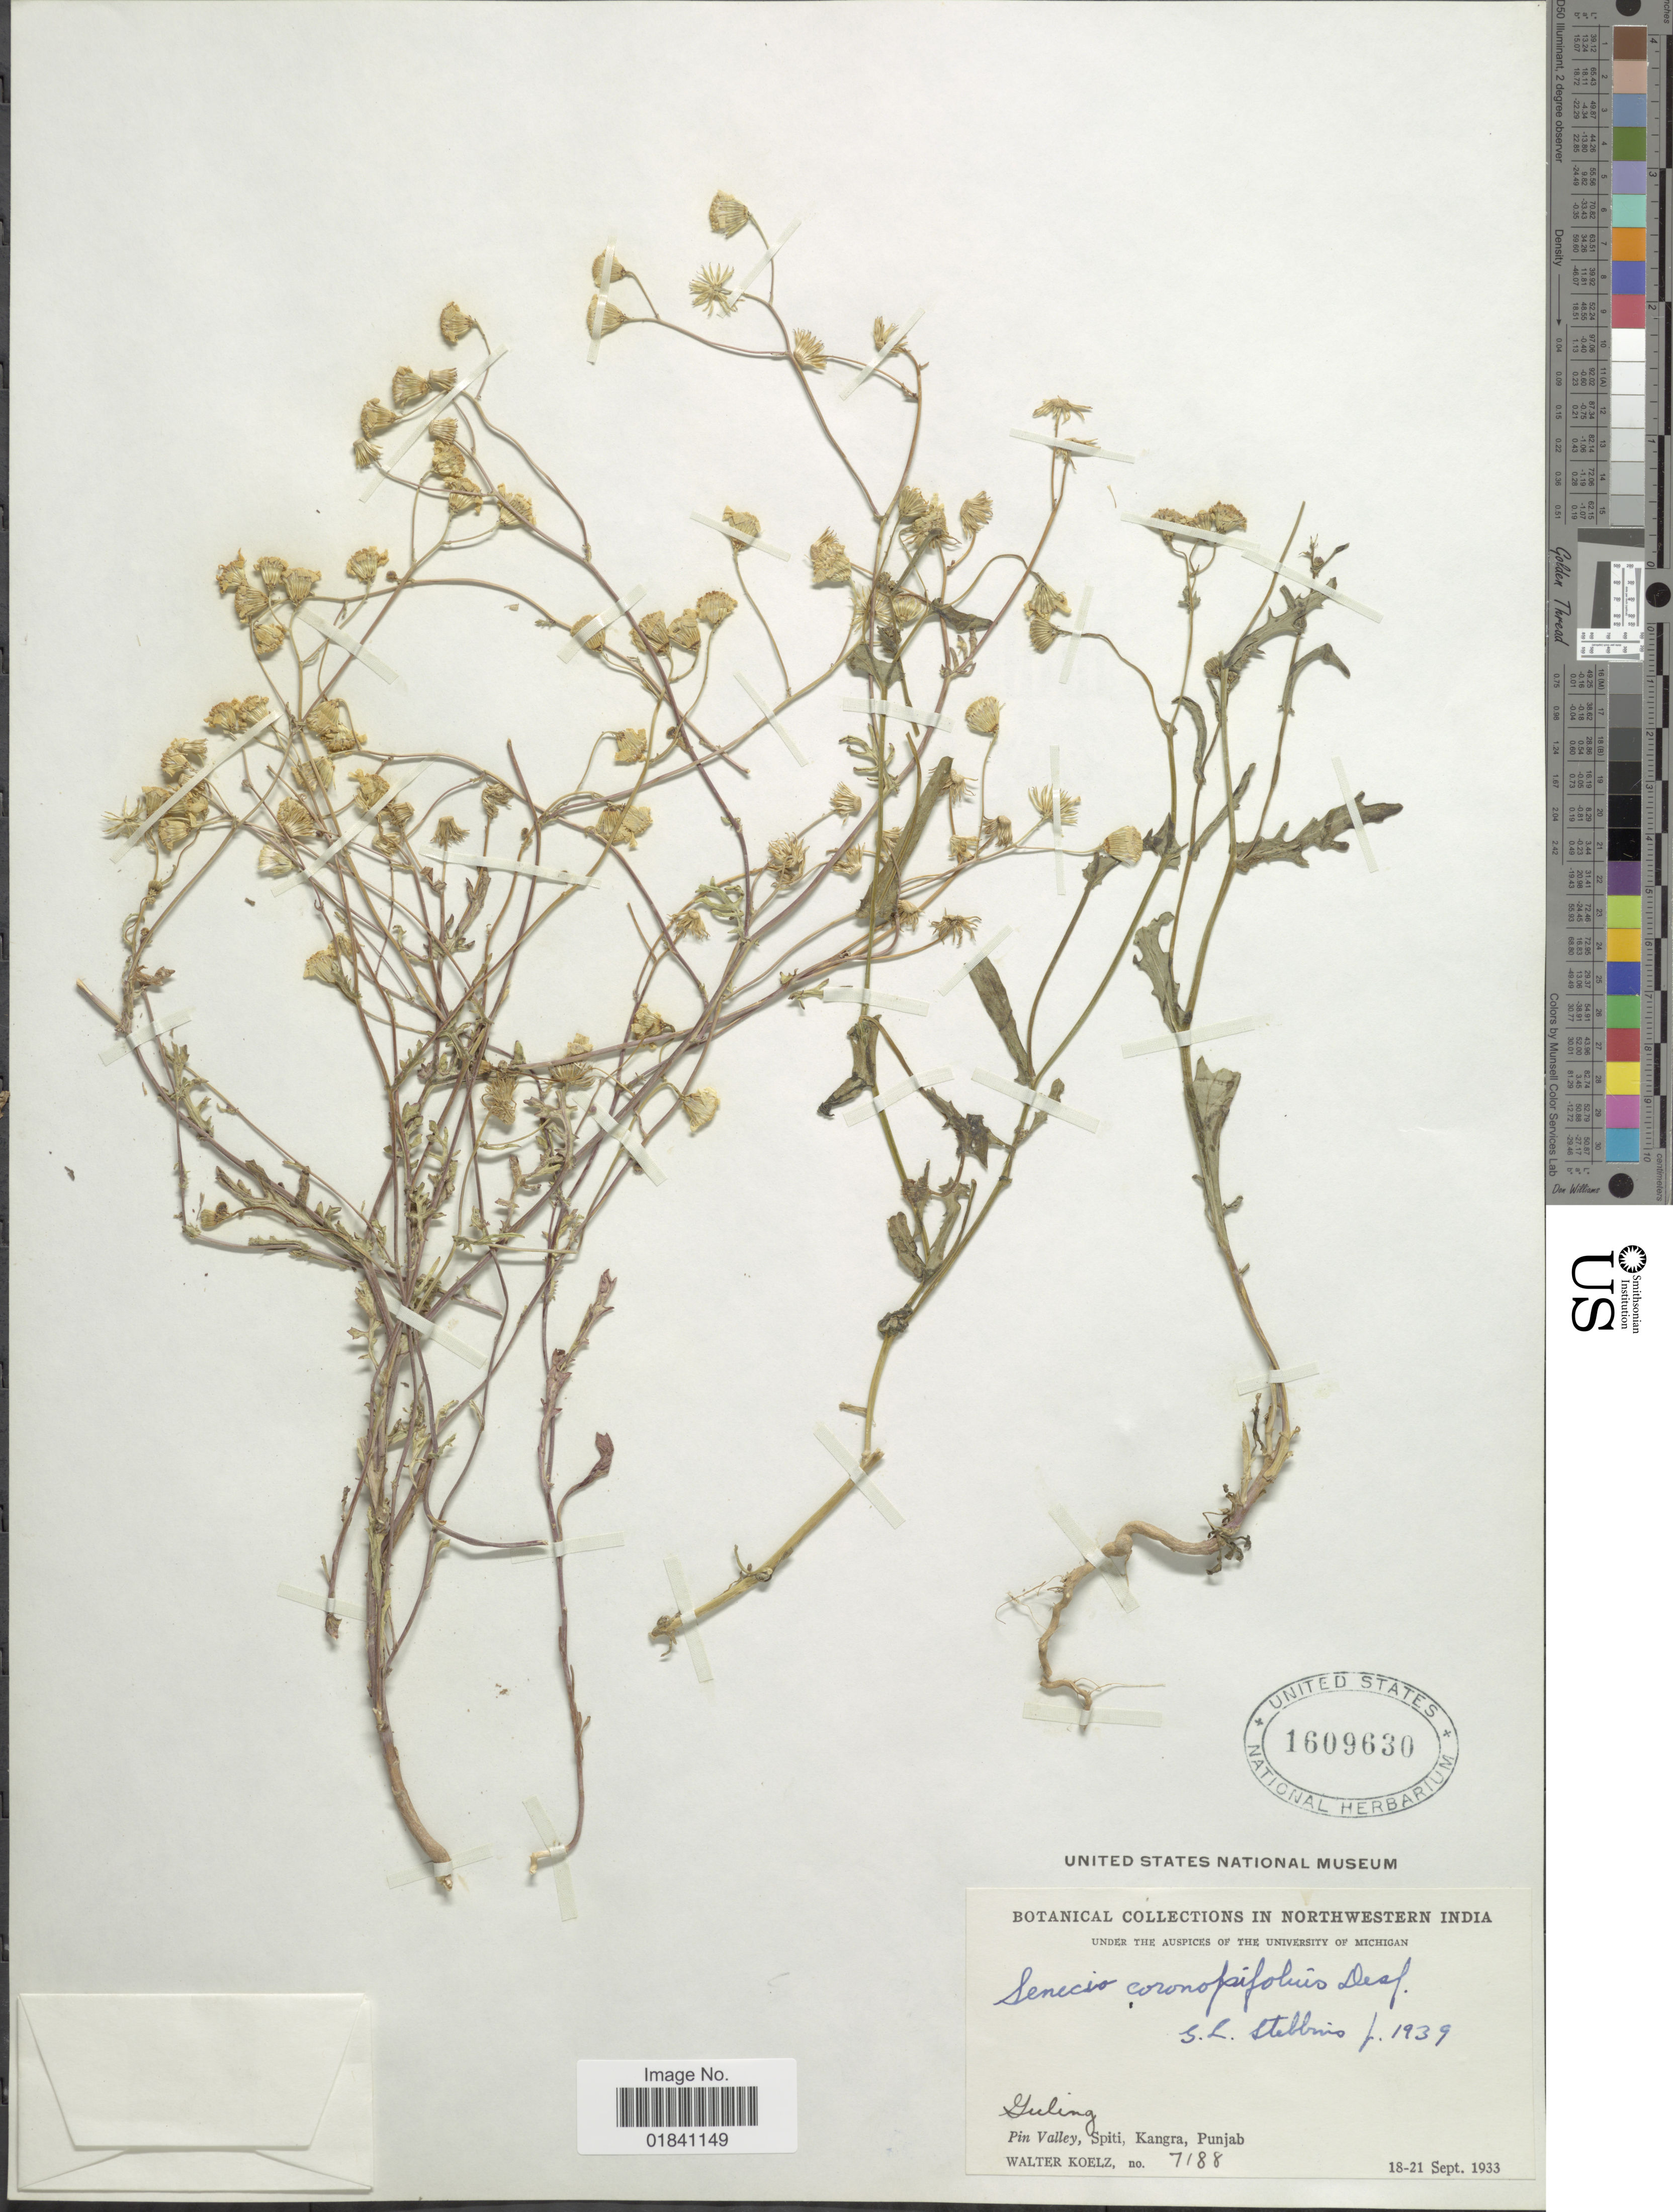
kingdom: Plantae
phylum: Tracheophyta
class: Magnoliopsida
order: Asterales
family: Asteraceae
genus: Senecio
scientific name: Senecio coronopifolius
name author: Desf.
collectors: W. N. Koelz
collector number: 7188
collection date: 1933-09-18/1933-09-21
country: India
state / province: Himachal Pradesh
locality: Northwestern India. Guling, Pin Valley, Spiti, Kangra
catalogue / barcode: US 1609630